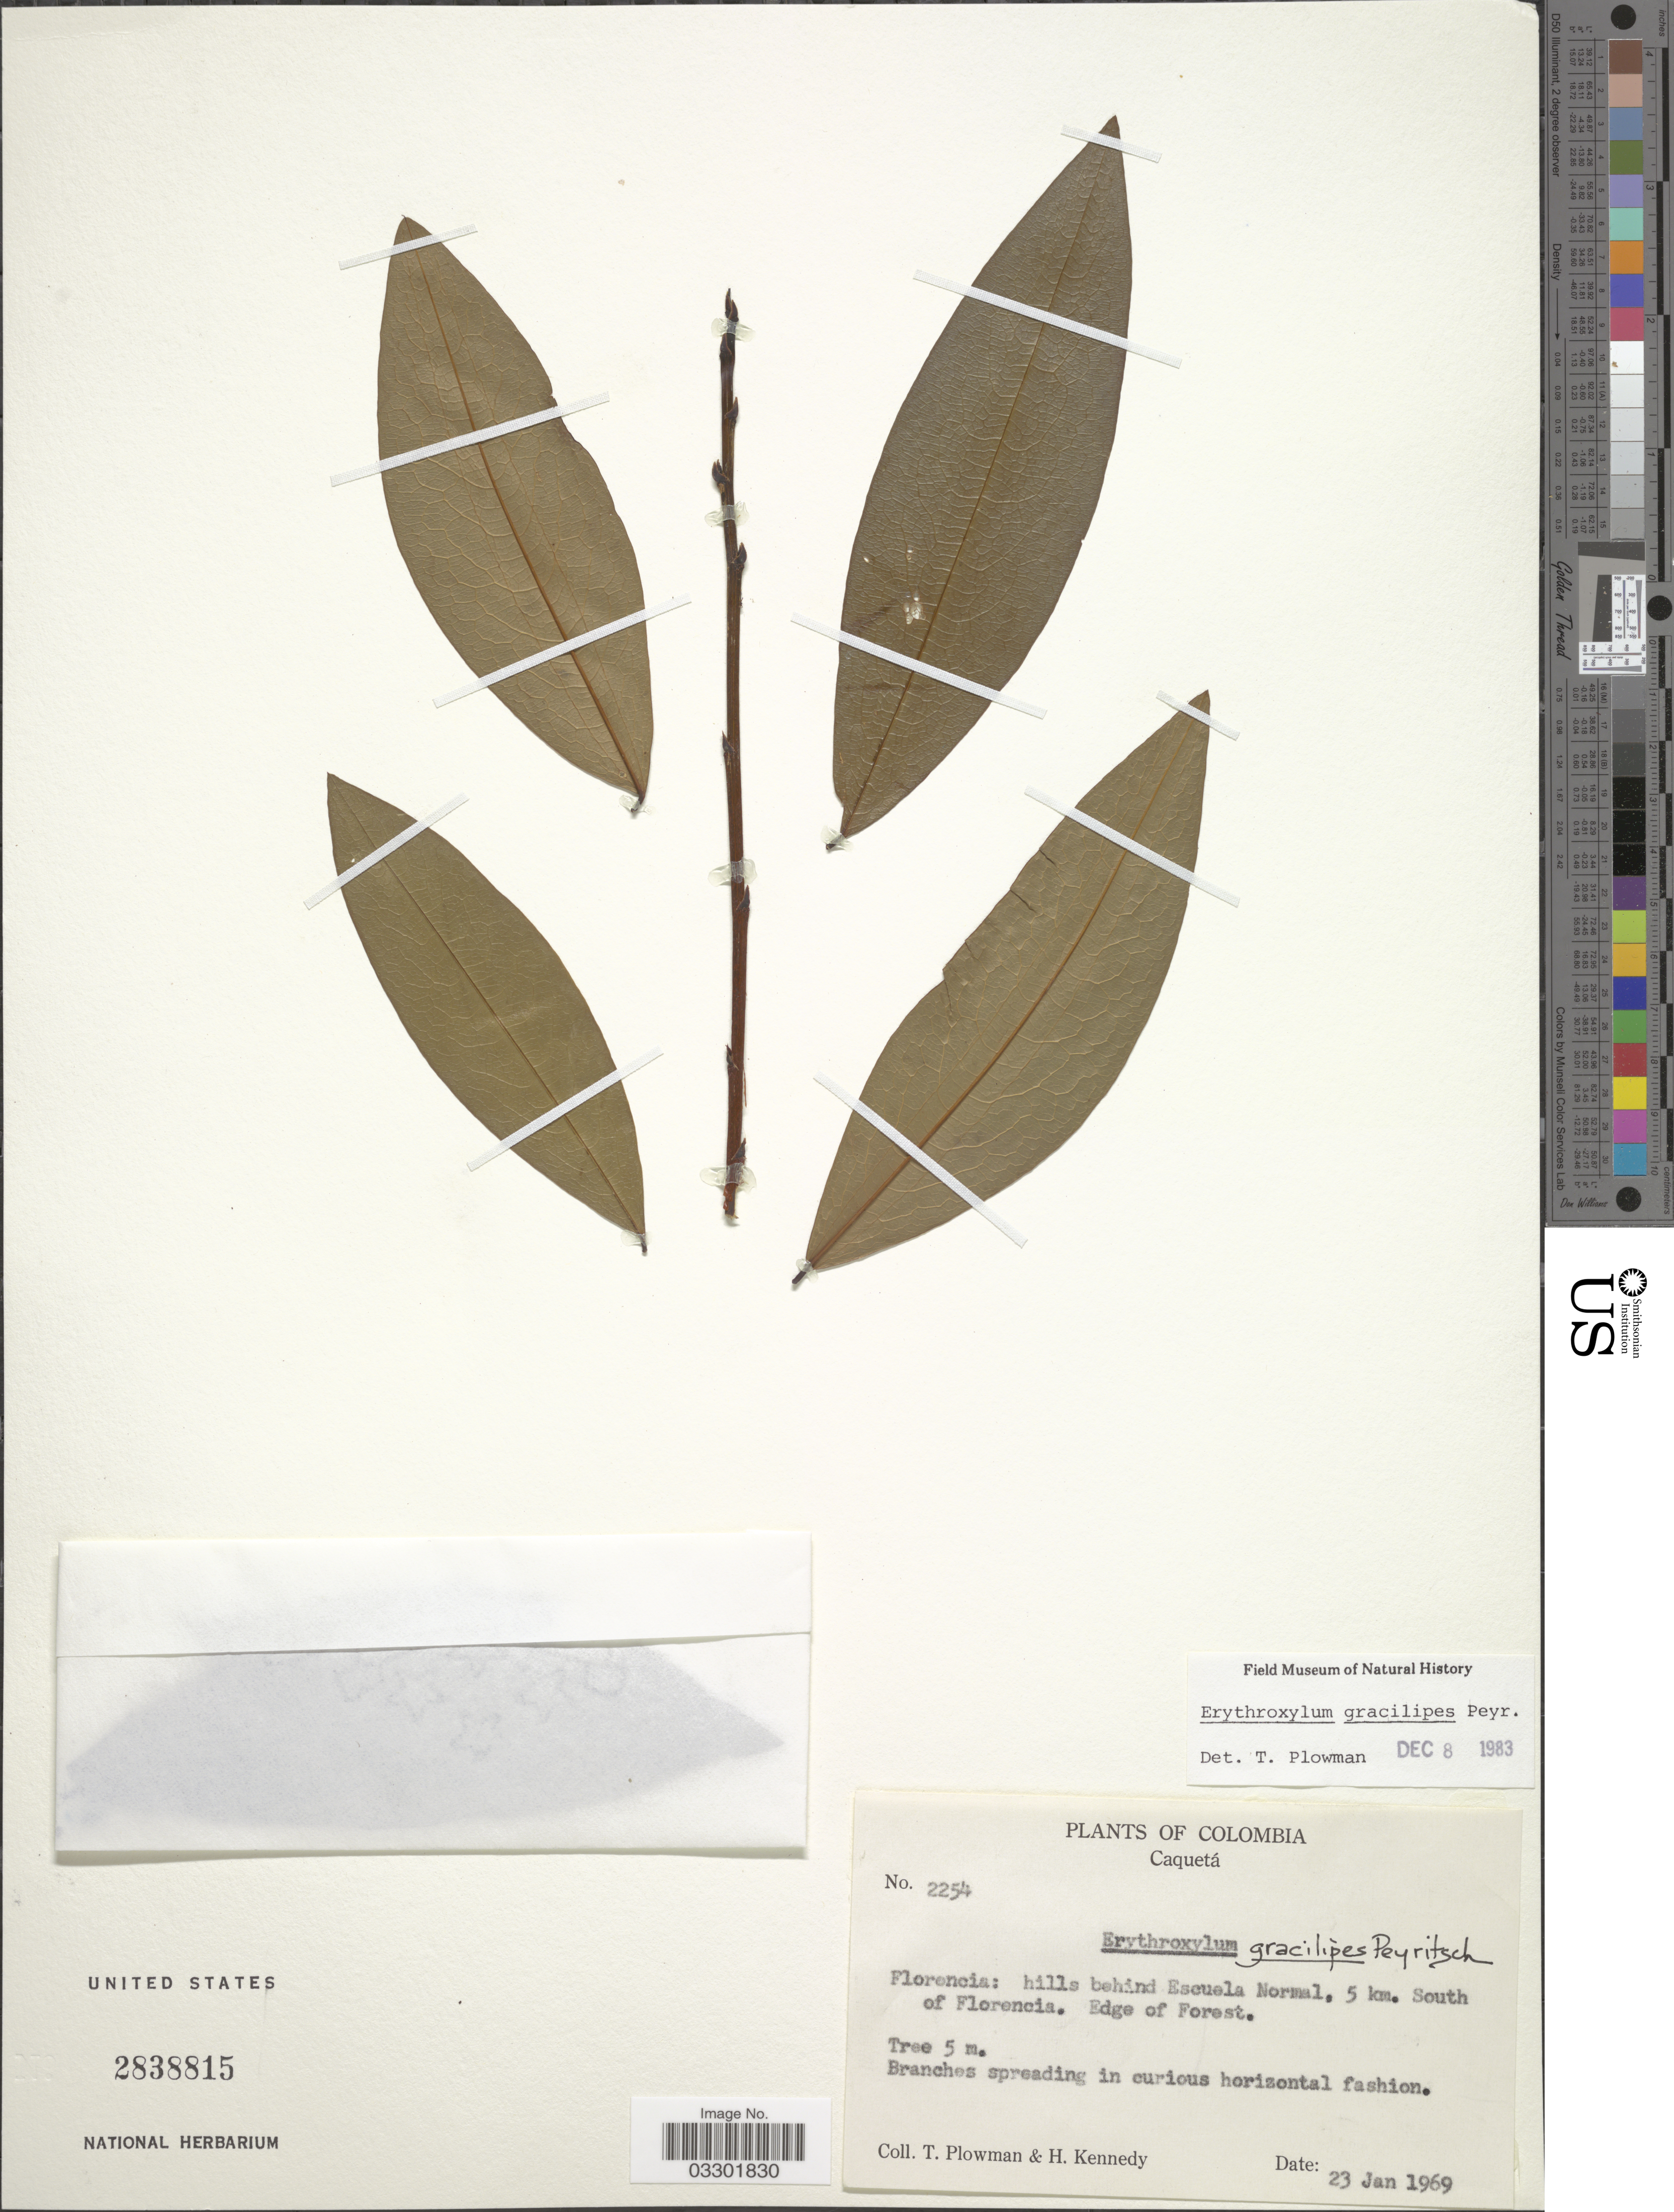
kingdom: Plantae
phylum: Tracheophyta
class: Magnoliopsida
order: Malpighiales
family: Erythroxylaceae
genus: Erythroxylum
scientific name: Erythroxylum gracilipes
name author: Peyr.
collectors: T. Plowman & H. Kennedy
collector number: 2254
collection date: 1969-01-23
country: Colombia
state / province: Caquetá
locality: Florencia: hills behind Escuala Norman. 5 km. South of Florencia.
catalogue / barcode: US 2838815